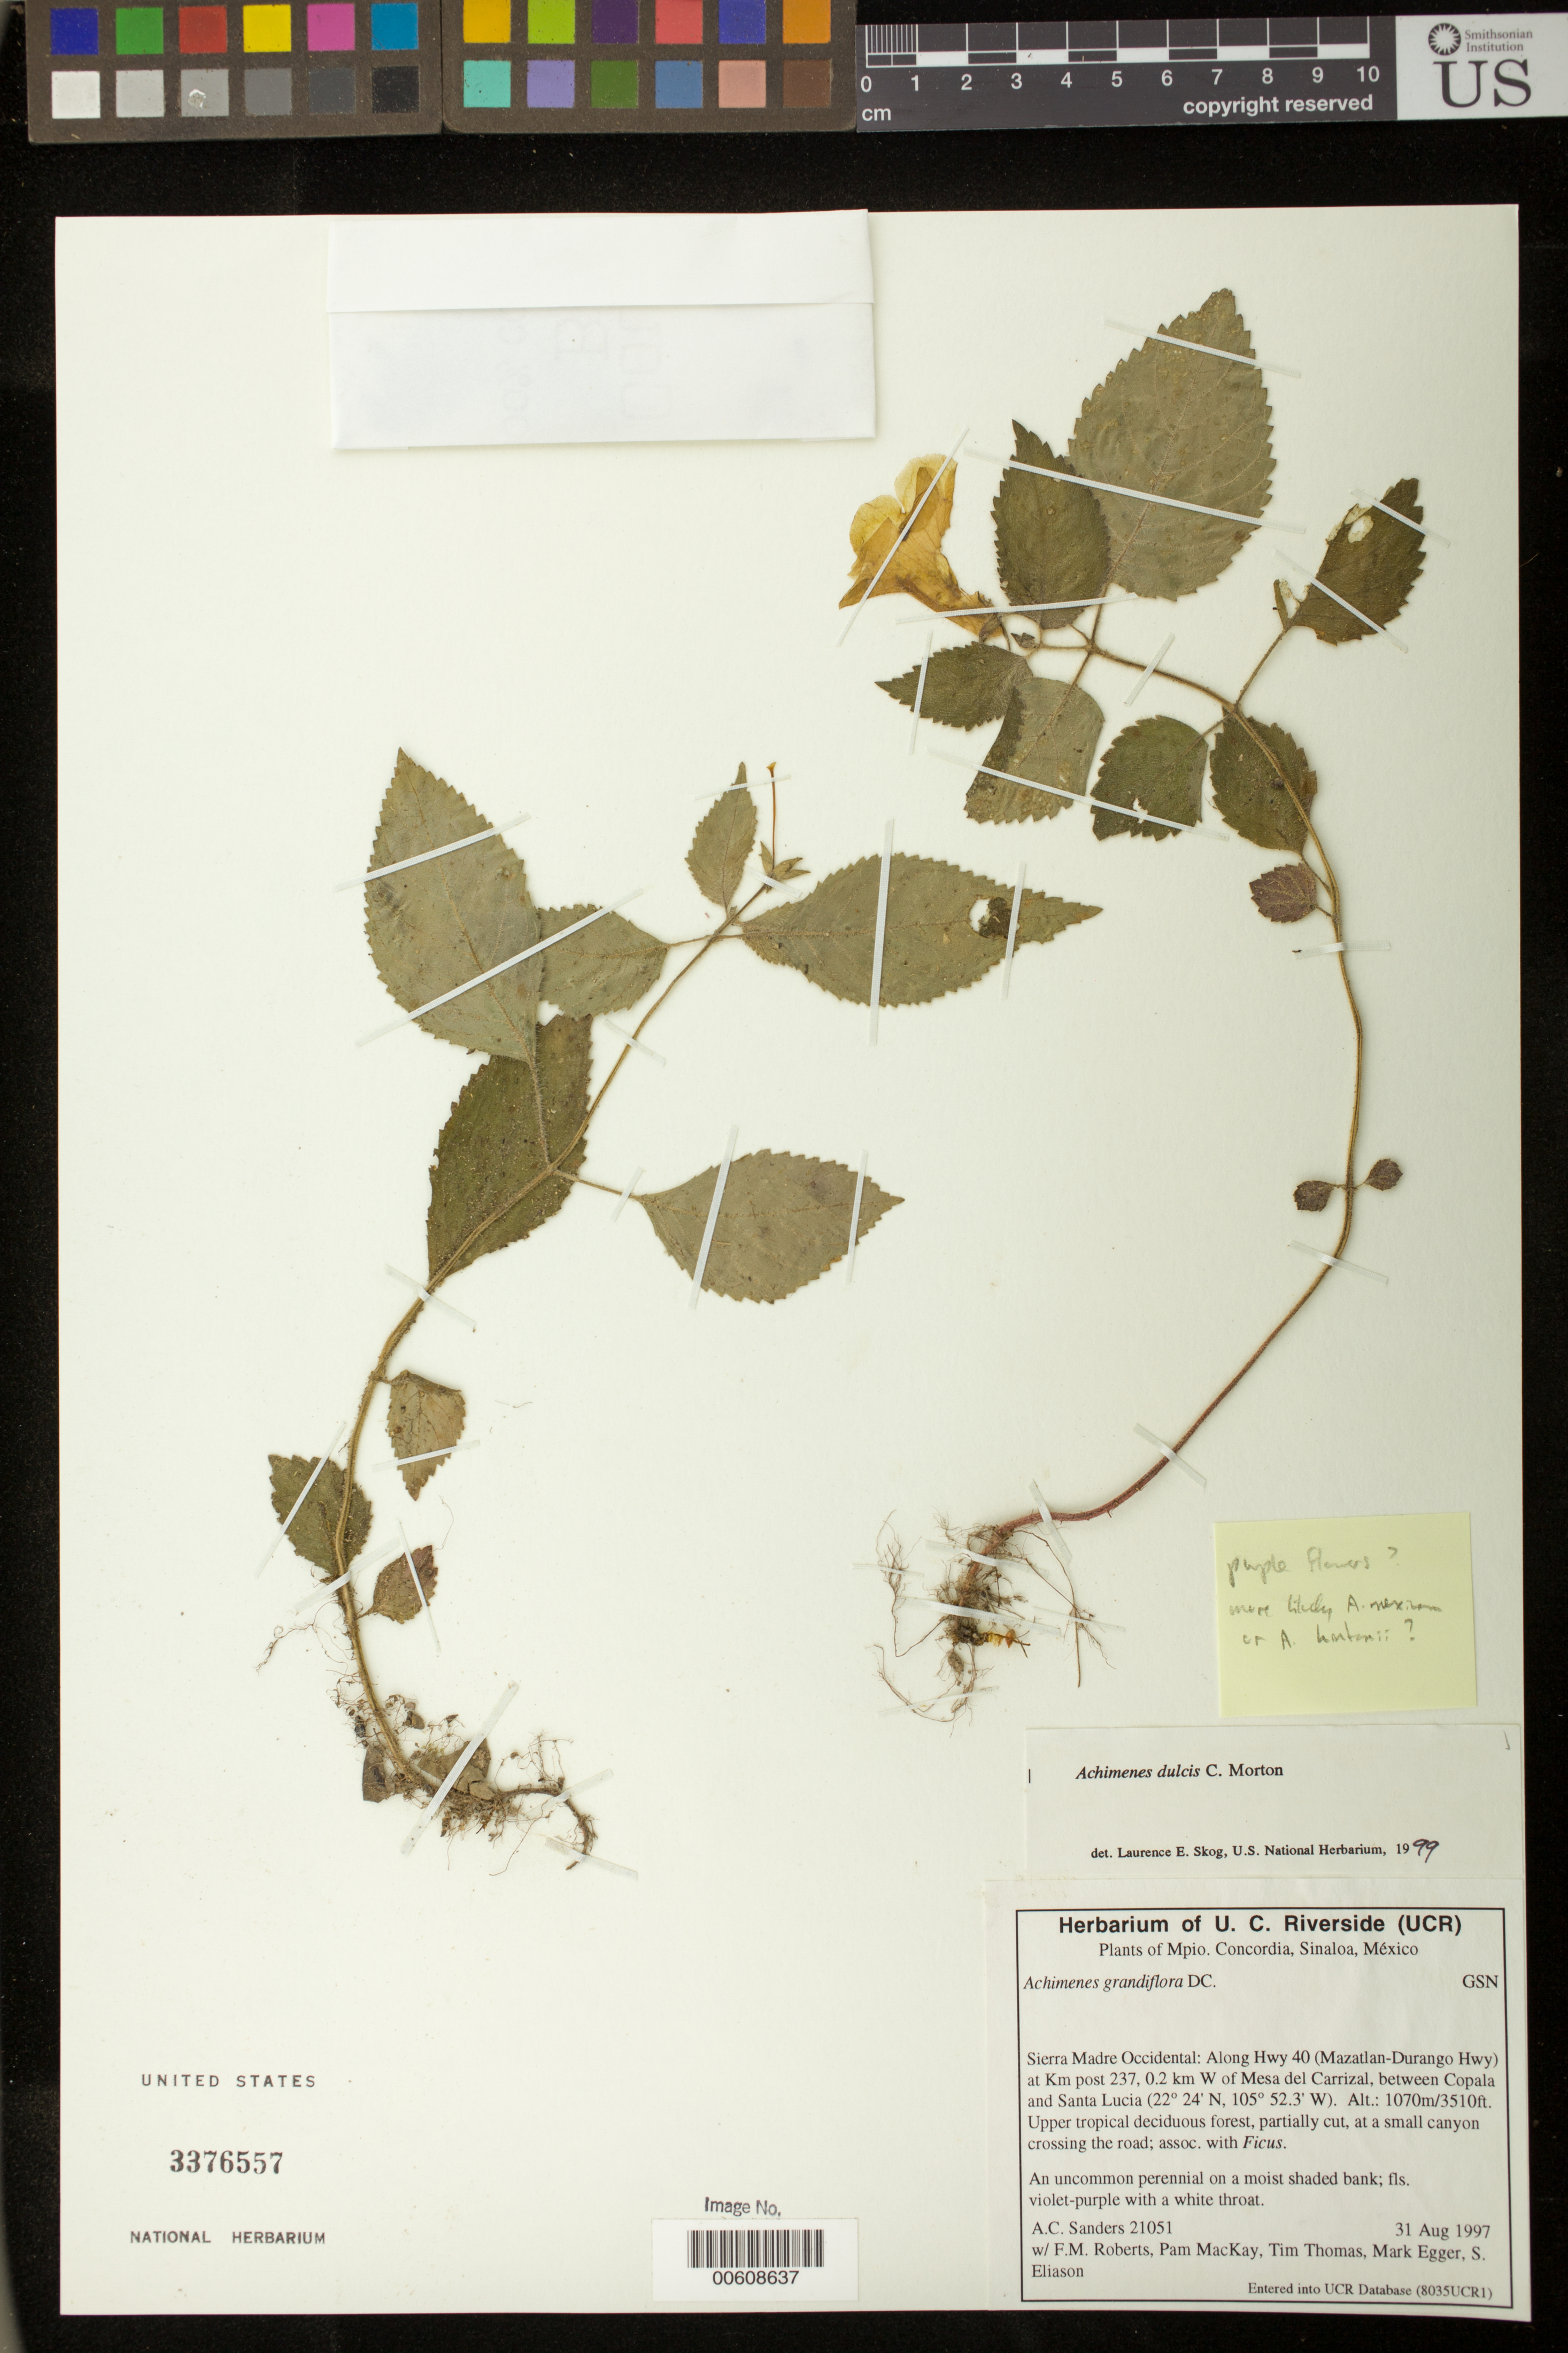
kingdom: Plantae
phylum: Tracheophyta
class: Magnoliopsida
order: Lamiales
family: Gesneriaceae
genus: Achimenes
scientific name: Achimenes dulcis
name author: C.V. Morton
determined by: Skog, Laurence E.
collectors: A. Sanders, F. Roberts, P. Mackay, T. Thomas, M. Egger & S. Eliason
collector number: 21051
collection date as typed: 31 Aug 1997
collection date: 1997-08-31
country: Mexico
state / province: Sinaloa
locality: Mpio. Concordia, Sierra Madre Occidental: along Hwy 40 (Mazatlan - Durango Hwy) at Km post 237, 0.2 km W of Mesa del Carrizal, between Copala and Santa Lucia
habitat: Upper tropical deciduous forest, partially cut, at a small canyon crossing the road; on a moist shaded bank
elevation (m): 1070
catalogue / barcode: US 3376557